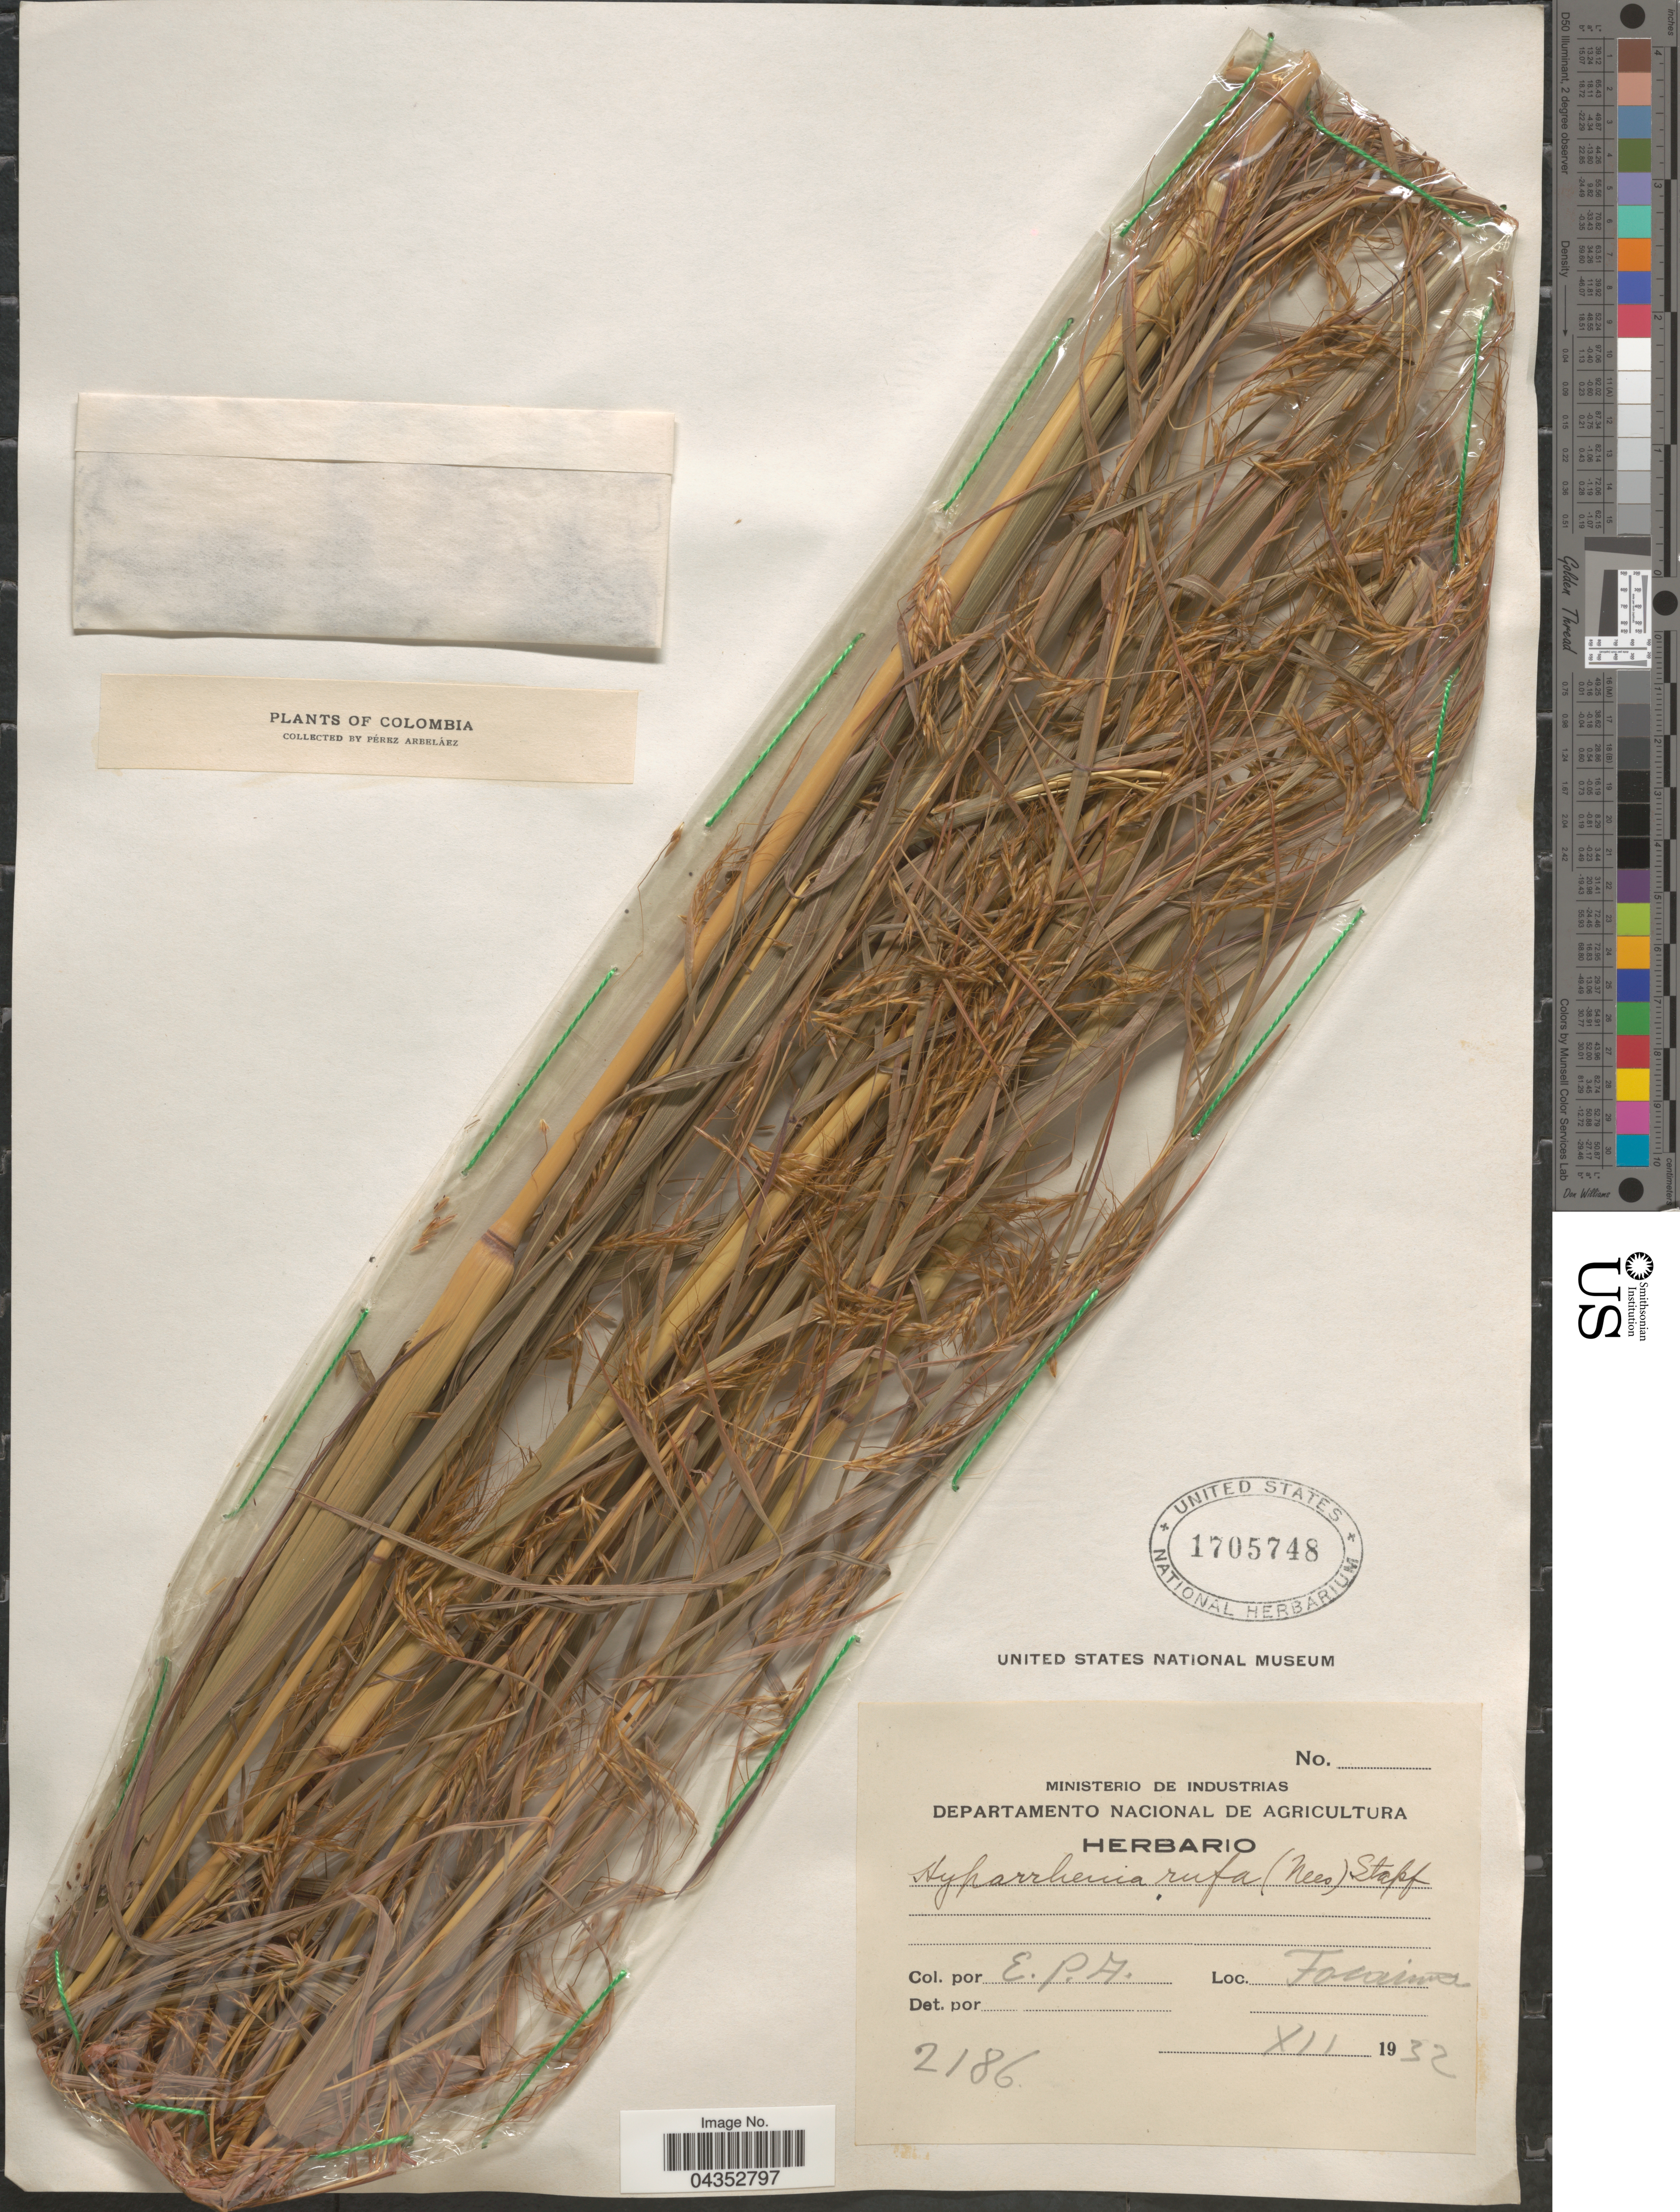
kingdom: Plantae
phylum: Tracheophyta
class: Liliopsida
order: Poales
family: Poaceae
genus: Hyparrhenia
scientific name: Hyparrhenia rufa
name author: (Nees) Stapf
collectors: E. Arbalaez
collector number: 2186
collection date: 1932-12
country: Colombia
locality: Tocaima.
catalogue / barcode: US 1705748